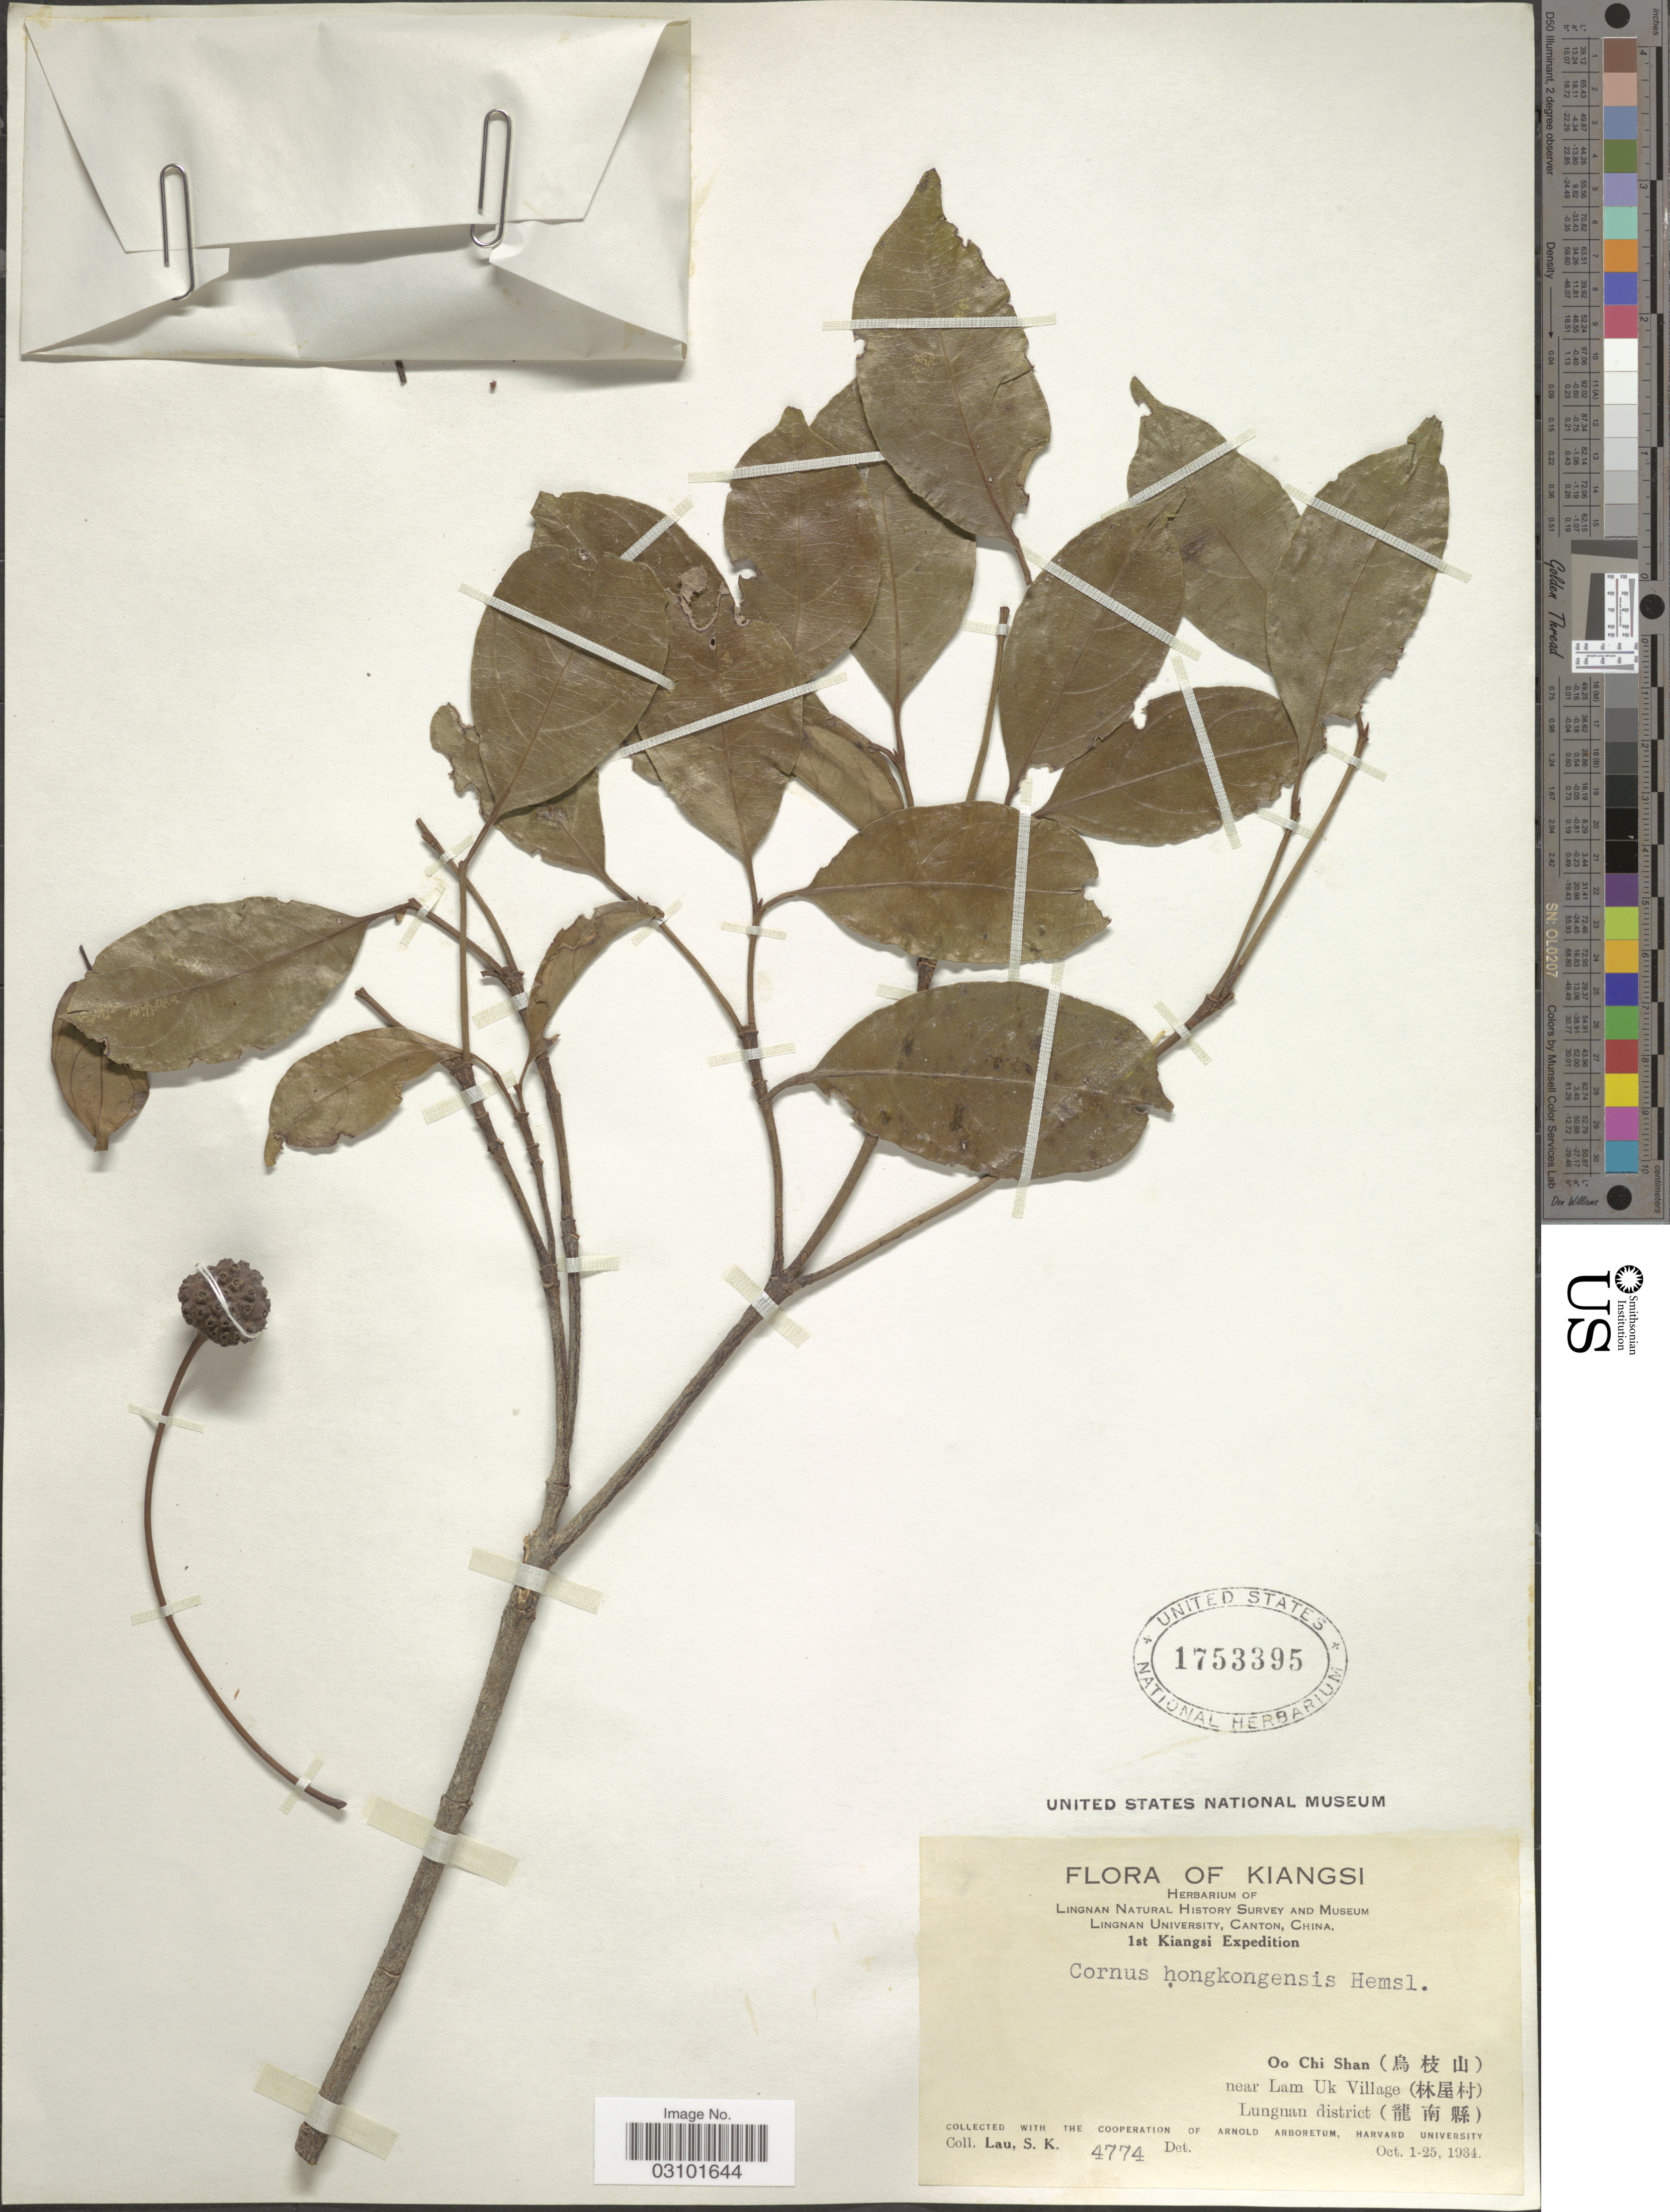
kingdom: Plantae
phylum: Tracheophyta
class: Magnoliopsida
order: Cornales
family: Cornaceae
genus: Cornus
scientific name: Cornus hongkongensis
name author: Hemsl.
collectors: S. K. Lau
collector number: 4774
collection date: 1934-10-01/1934-10-25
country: China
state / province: Jiangxi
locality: Kiangsi. Oo Chi Shan near Lam Uk Village, Lungnan District.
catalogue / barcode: US 1753395